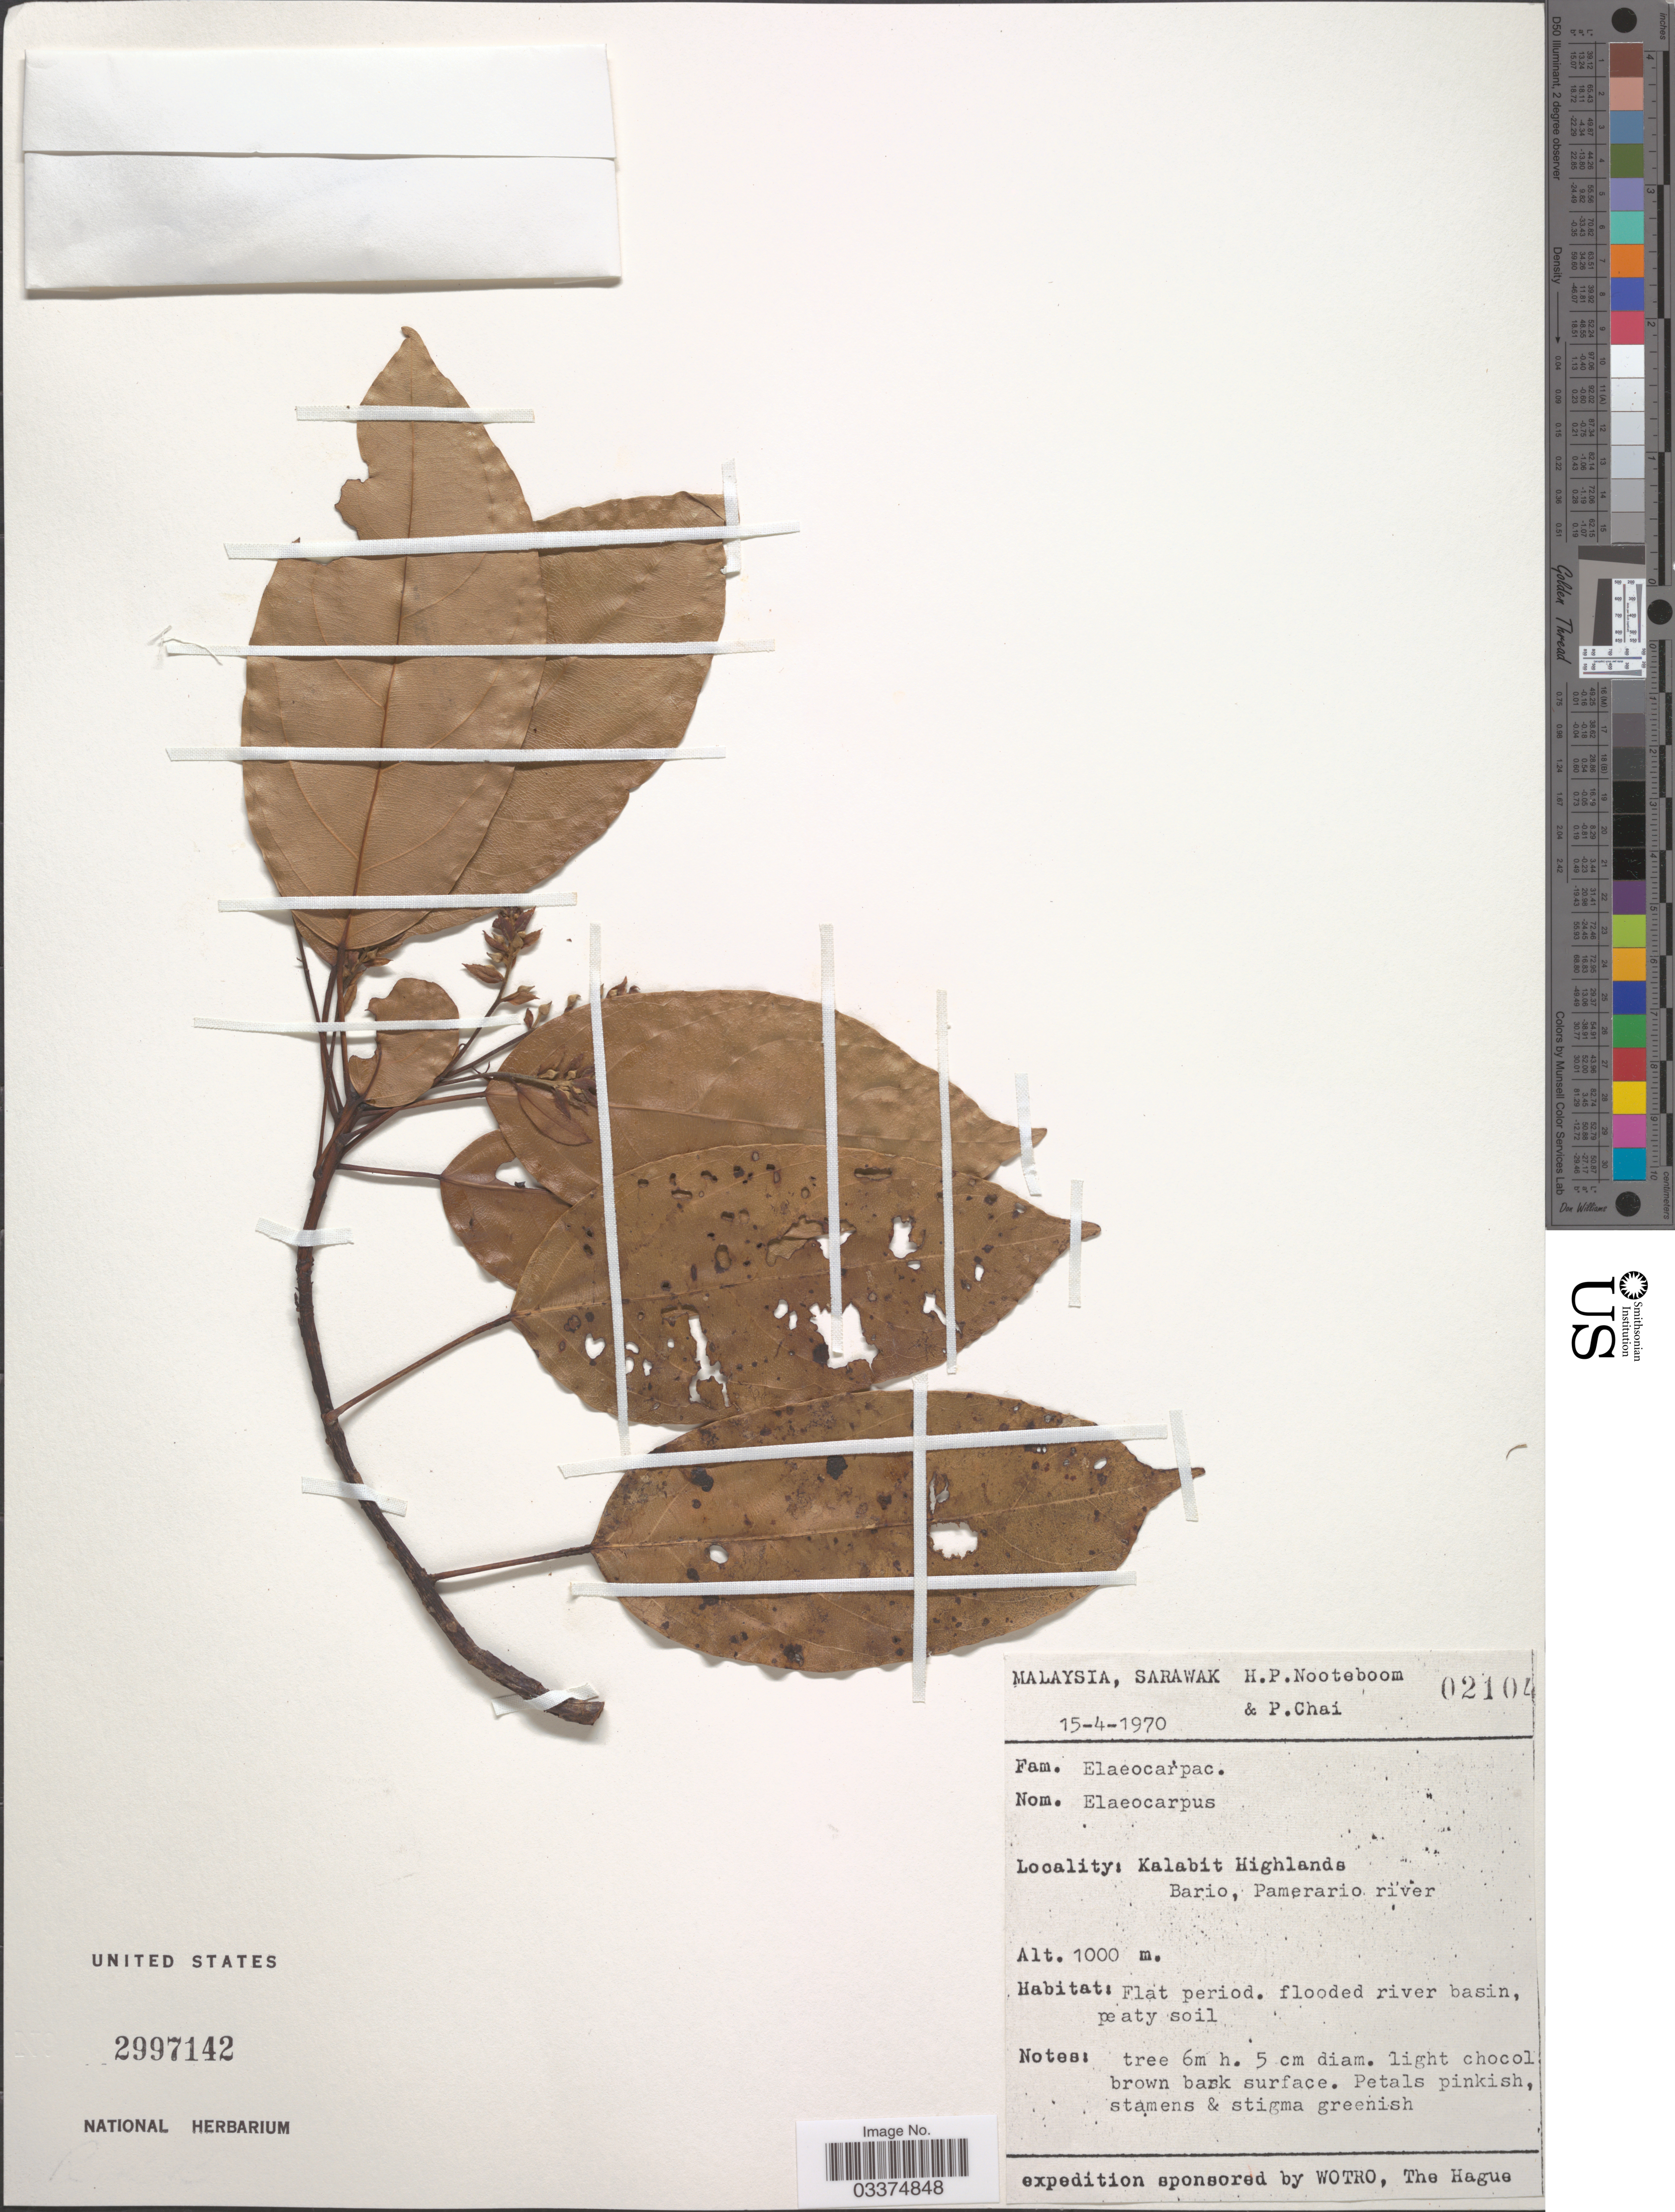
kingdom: Plantae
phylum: Tracheophyta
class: Magnoliopsida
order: Oxalidales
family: Elaeocarpaceae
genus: Elaeocarpus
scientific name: Elaeocarpus sp.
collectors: H. P. Nooteboom & P. Chai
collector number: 02104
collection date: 1970-04-15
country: Malaysia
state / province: Sarawak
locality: Kalabit Highlands. Bario, Pamerario river. Flood river basin.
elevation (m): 1000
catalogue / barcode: US 2997142